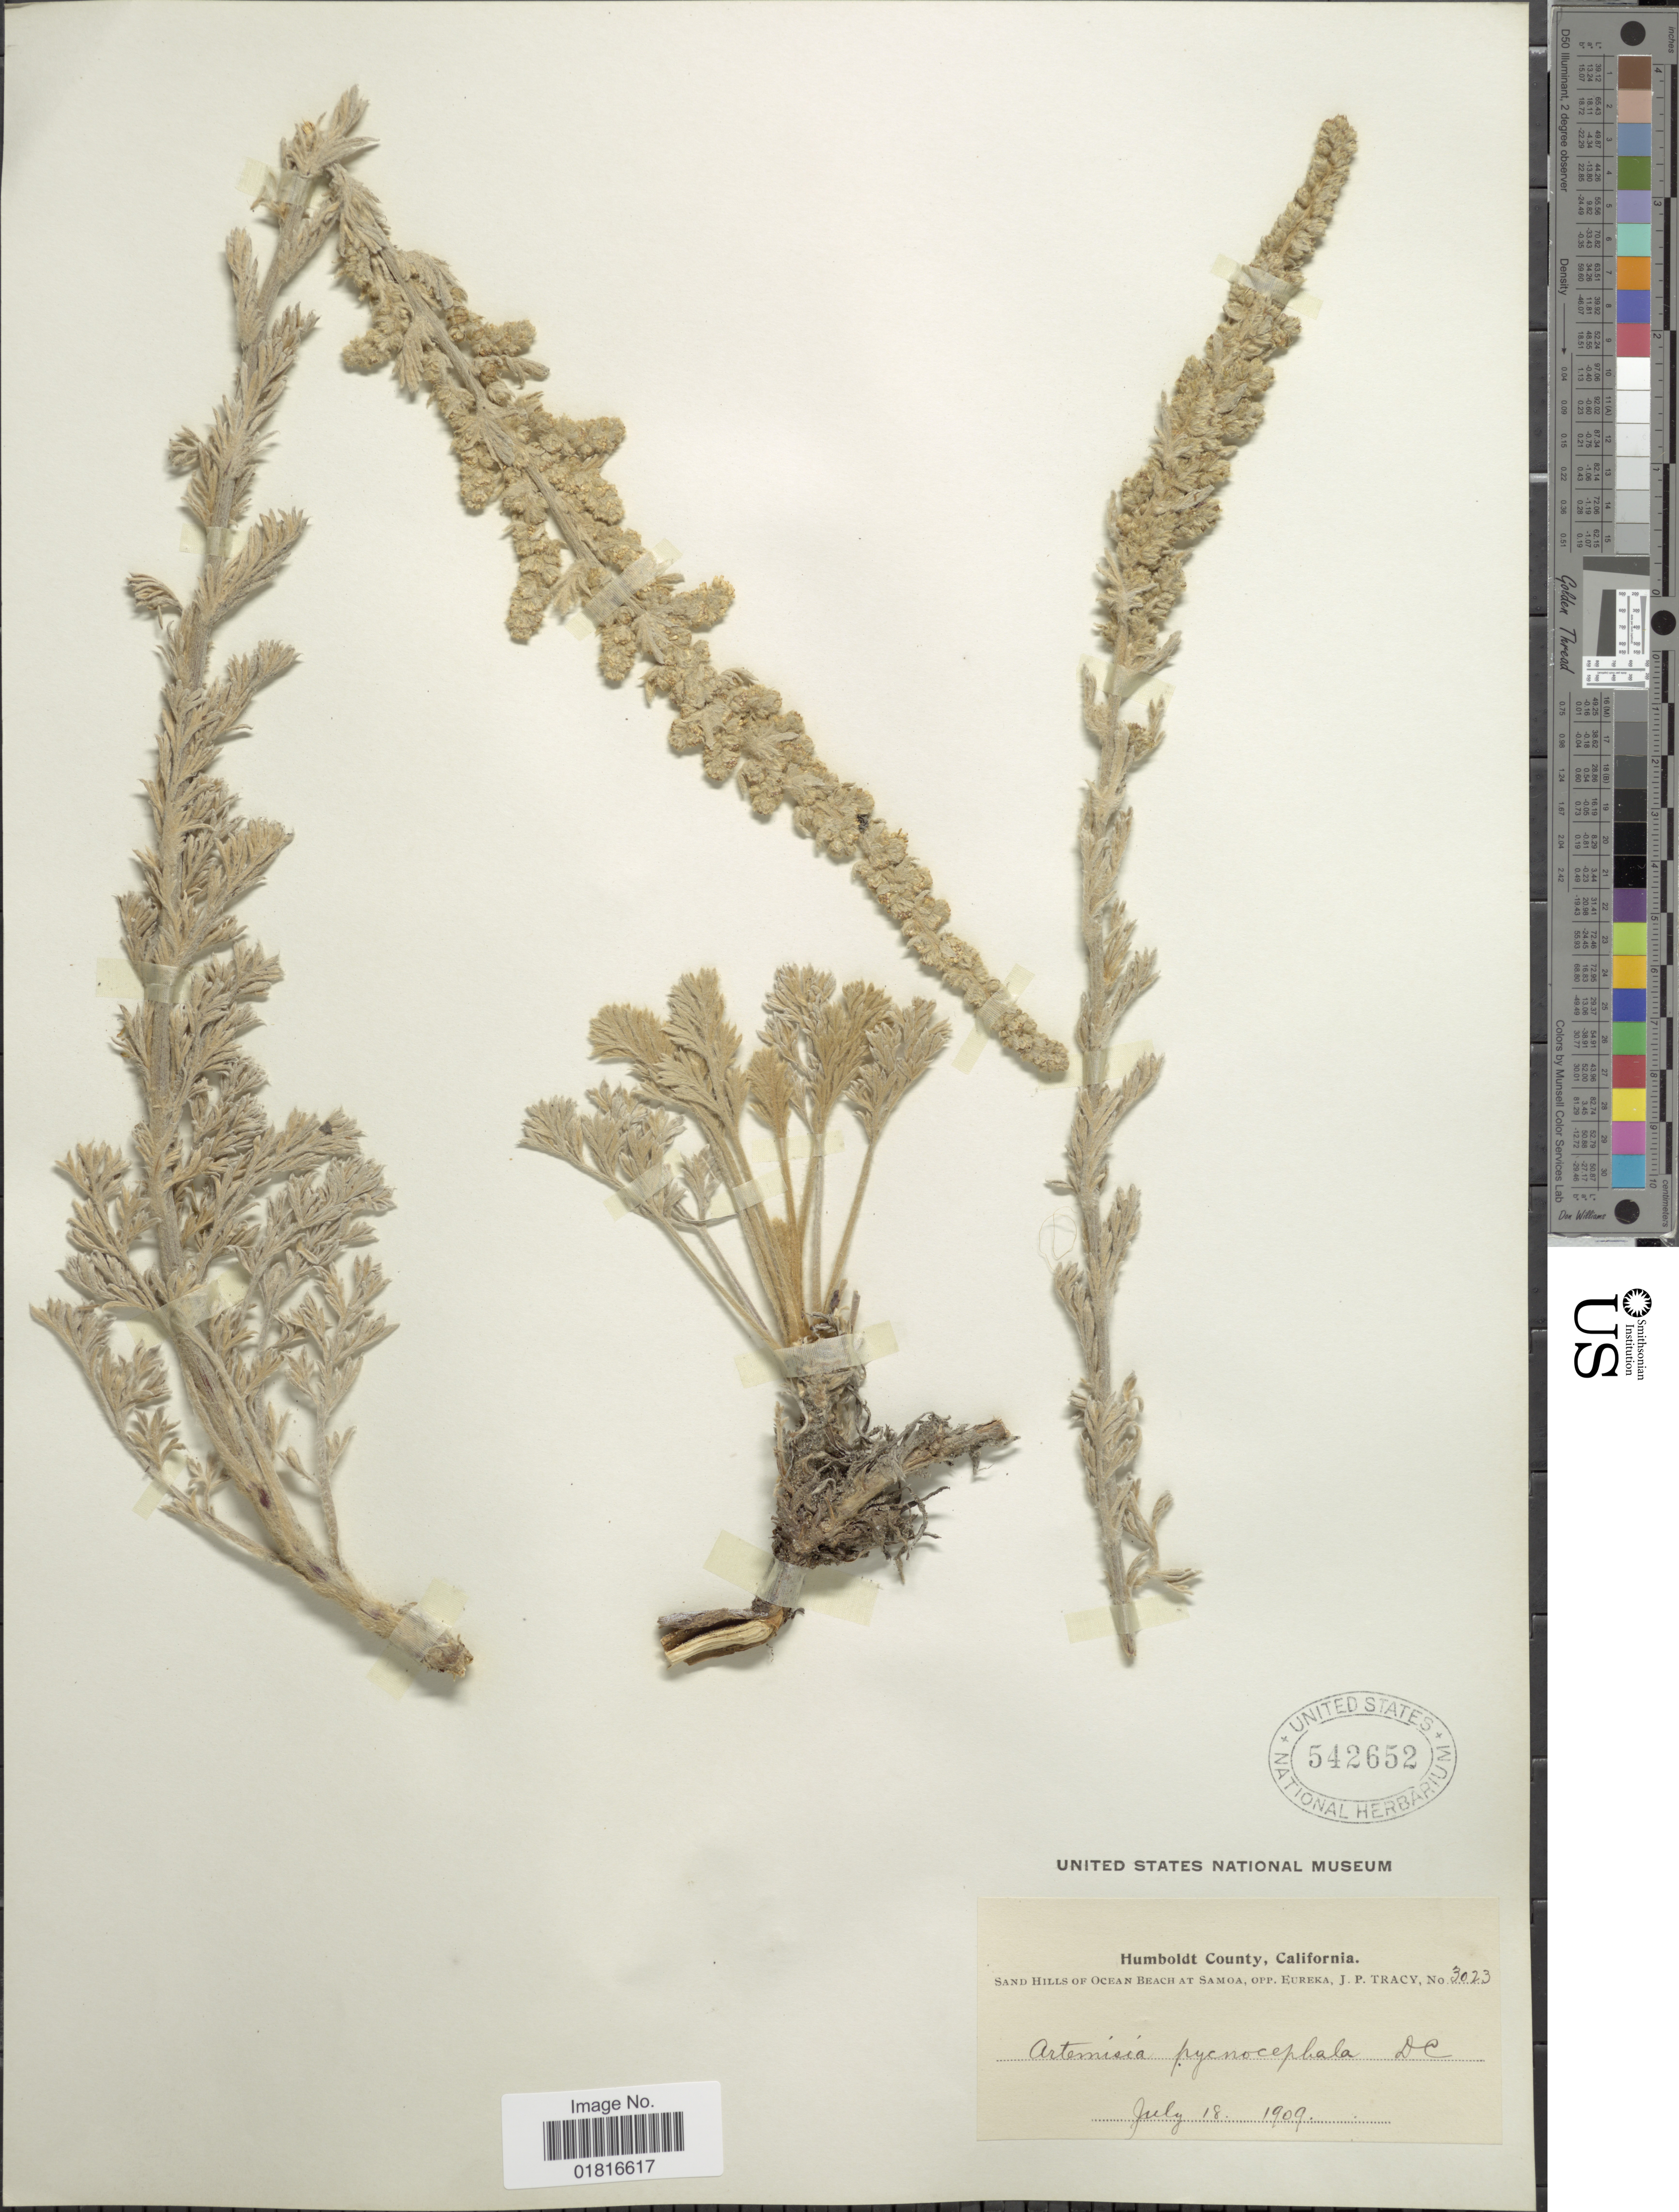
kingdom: Plantae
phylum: Tracheophyta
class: Magnoliopsida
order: Asterales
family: Asteraceae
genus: Artemisia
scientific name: Artemisia pycnocephala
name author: DC.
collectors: J. Tracy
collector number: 3023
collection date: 1909-07-18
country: United States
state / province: California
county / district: Humboldt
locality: Humboldt County, Sand Hills of Ocean Beach at Samoa, Opp Eureka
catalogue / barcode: US 542652